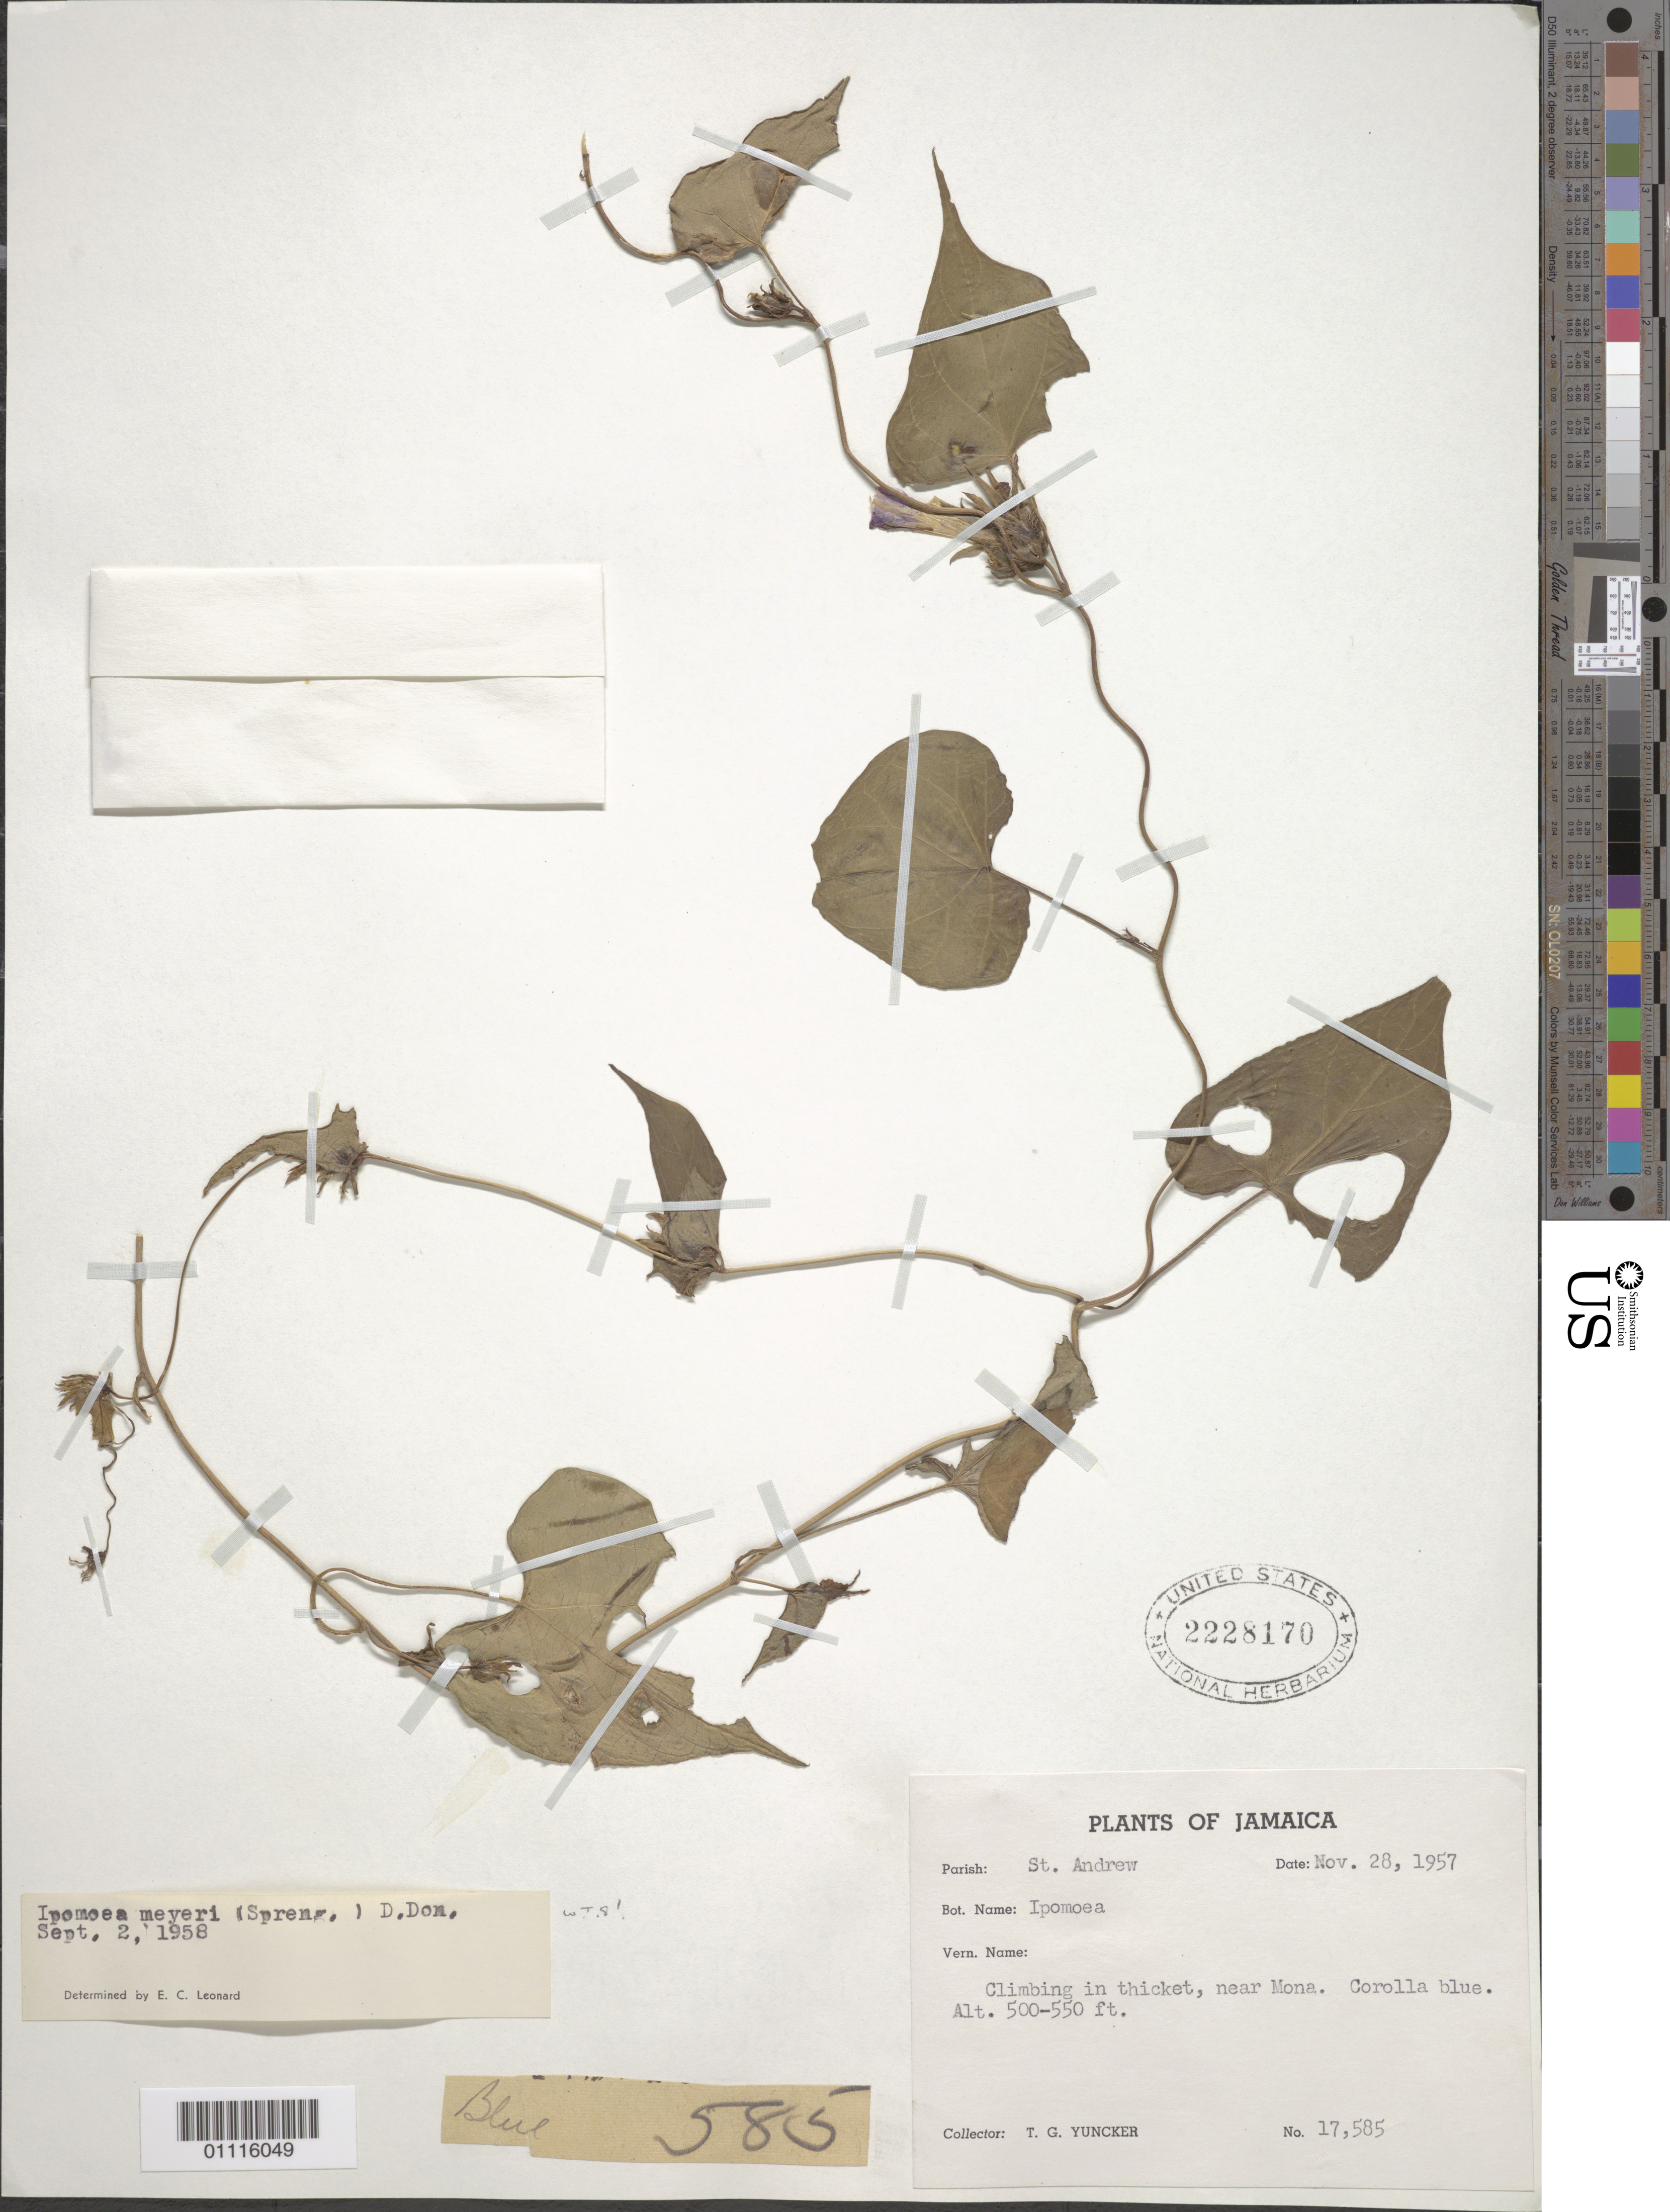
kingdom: Plantae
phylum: Tracheophyta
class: Magnoliopsida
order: Solanales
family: Convolvulaceae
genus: Ipomoea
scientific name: Ipomoea meyeri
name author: (Spreng.) G. Don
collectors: T. G. Yuncker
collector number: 17585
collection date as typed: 28 Nov 1957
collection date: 1957-11-28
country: Jamaica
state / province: Saint Andrew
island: Jamaica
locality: Climbing in thicket, near Mona.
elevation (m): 152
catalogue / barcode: US 2228170